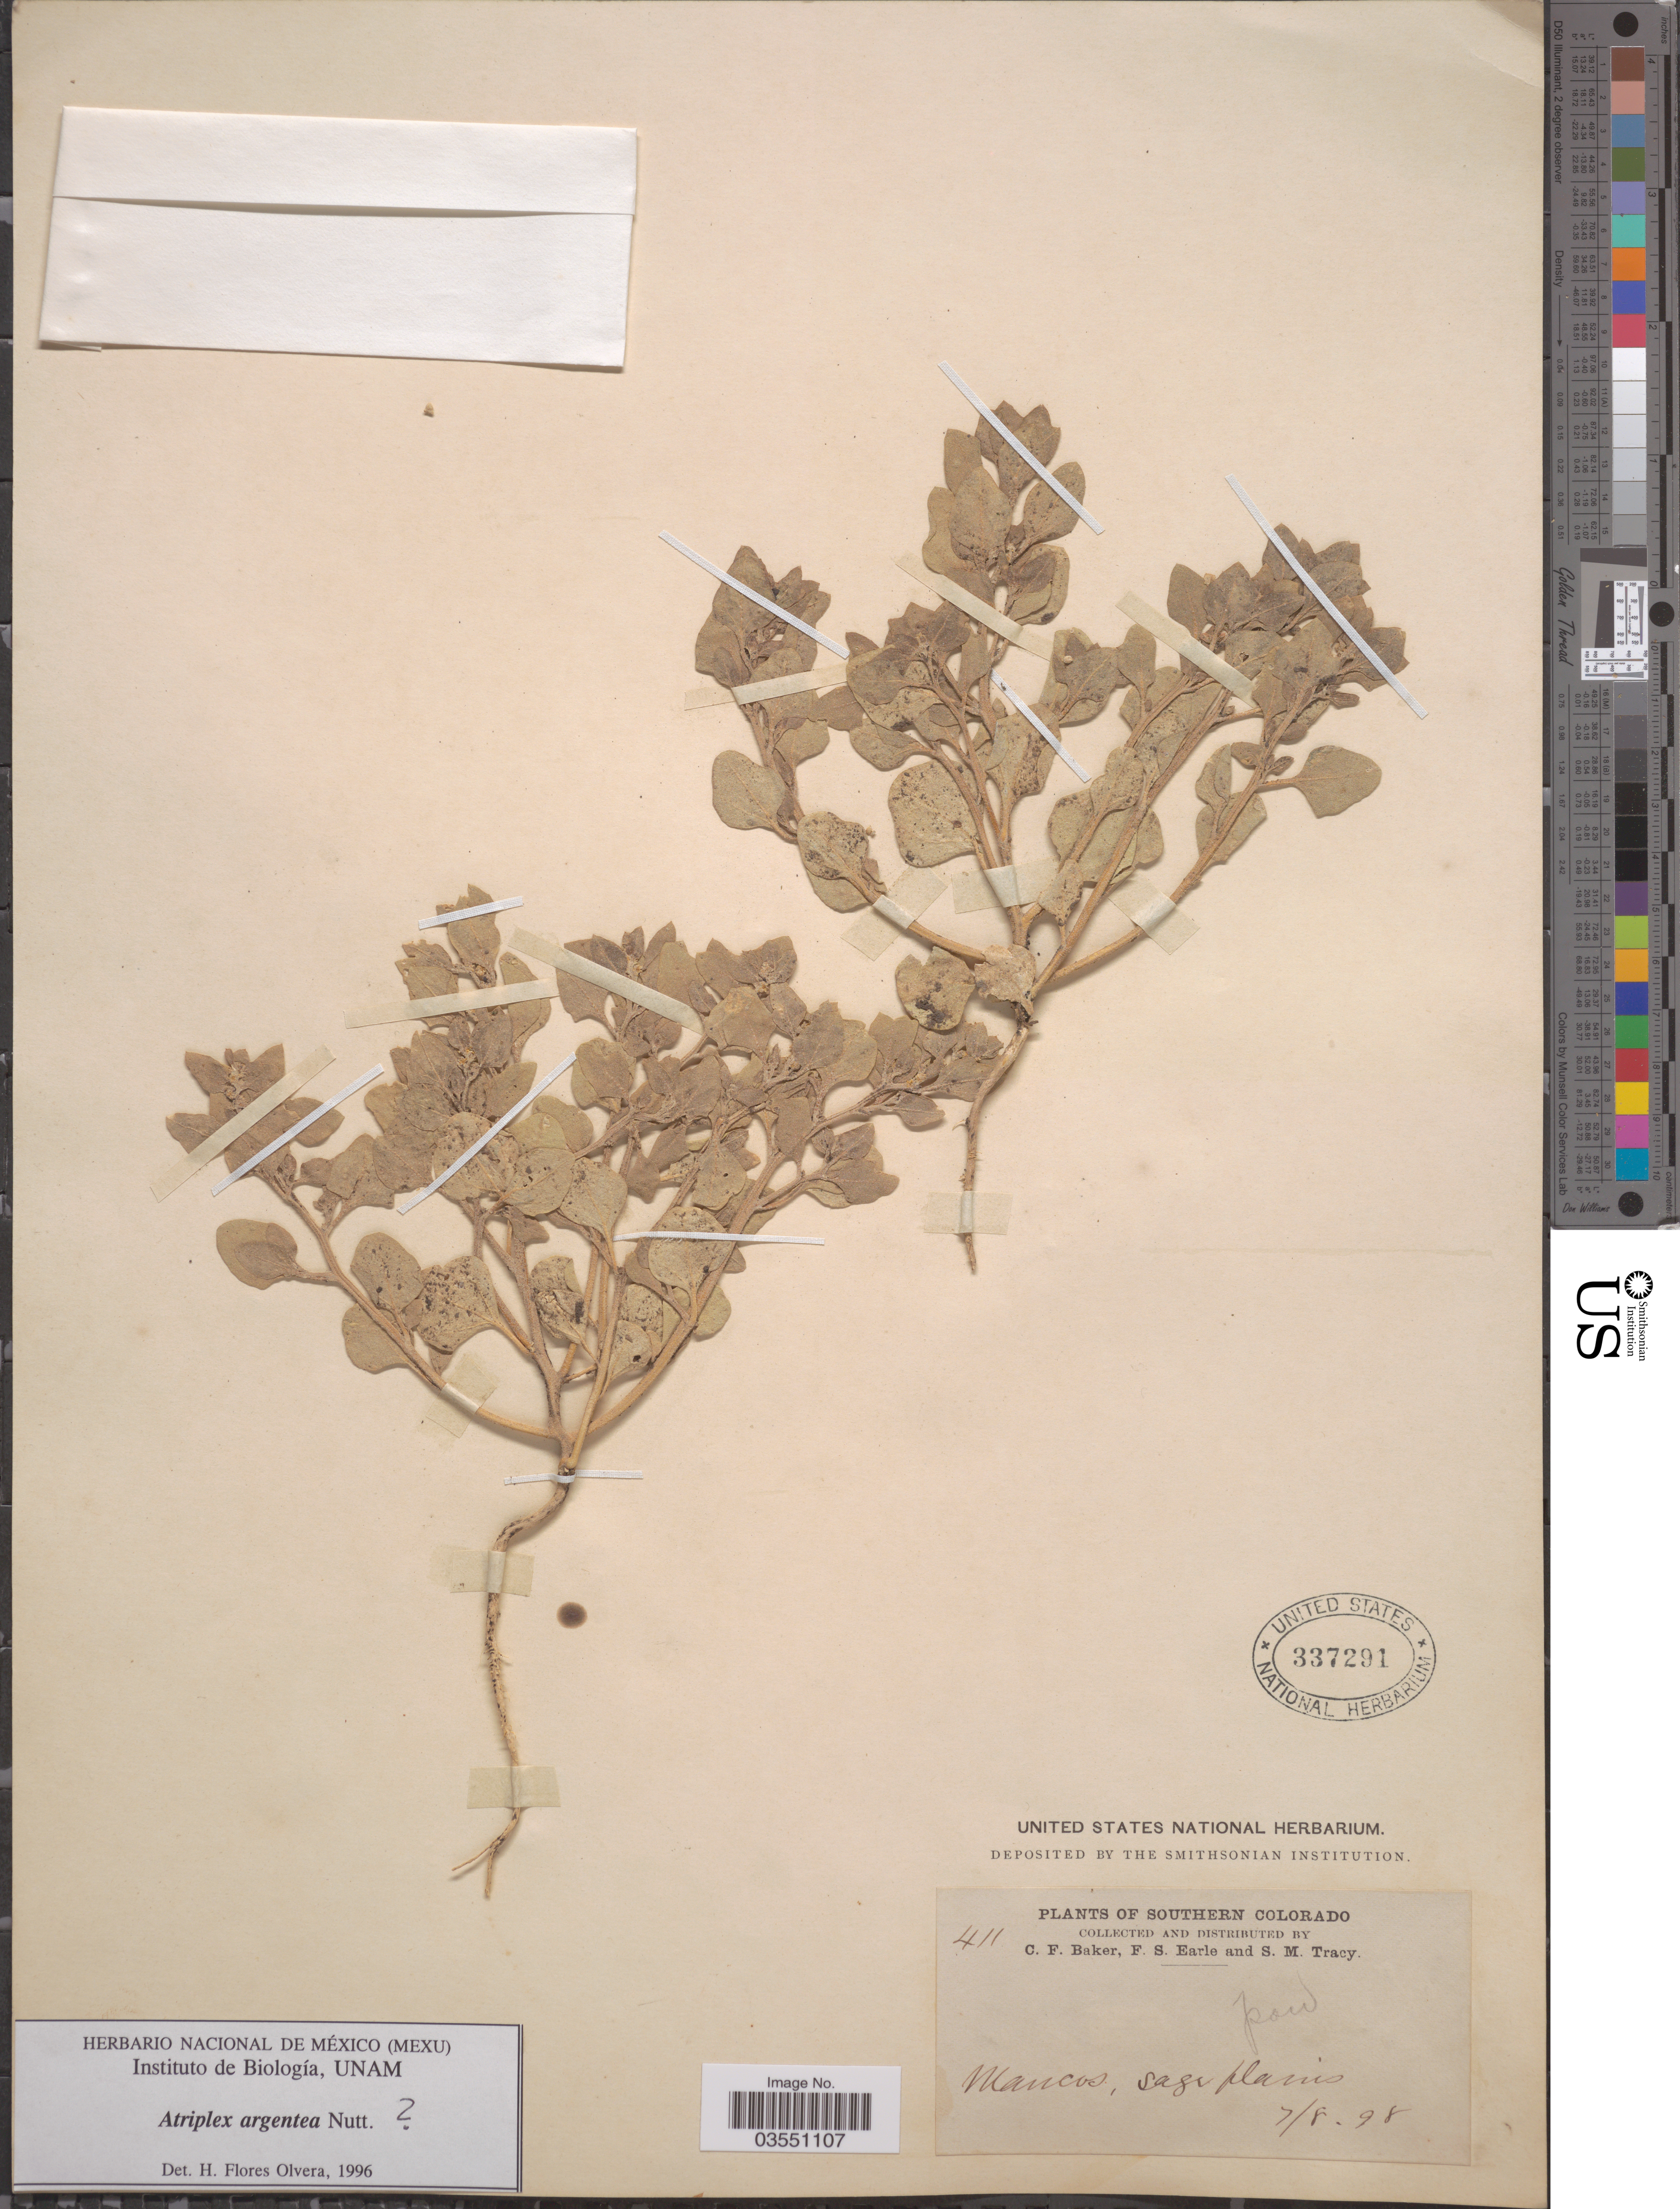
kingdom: Plantae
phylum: Tracheophyta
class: Magnoliopsida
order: Caryophyllales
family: Amaranthaceae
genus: Atriplex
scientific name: Atriplex argentea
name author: Nutt.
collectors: C. F. Baker, F. S. Earle & S. M. Tracy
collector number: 411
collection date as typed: Transcribed d/m/y: 8/7/98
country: United States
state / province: Colorado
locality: Southern Colorado. Mancos, sage plains.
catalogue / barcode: US 337291